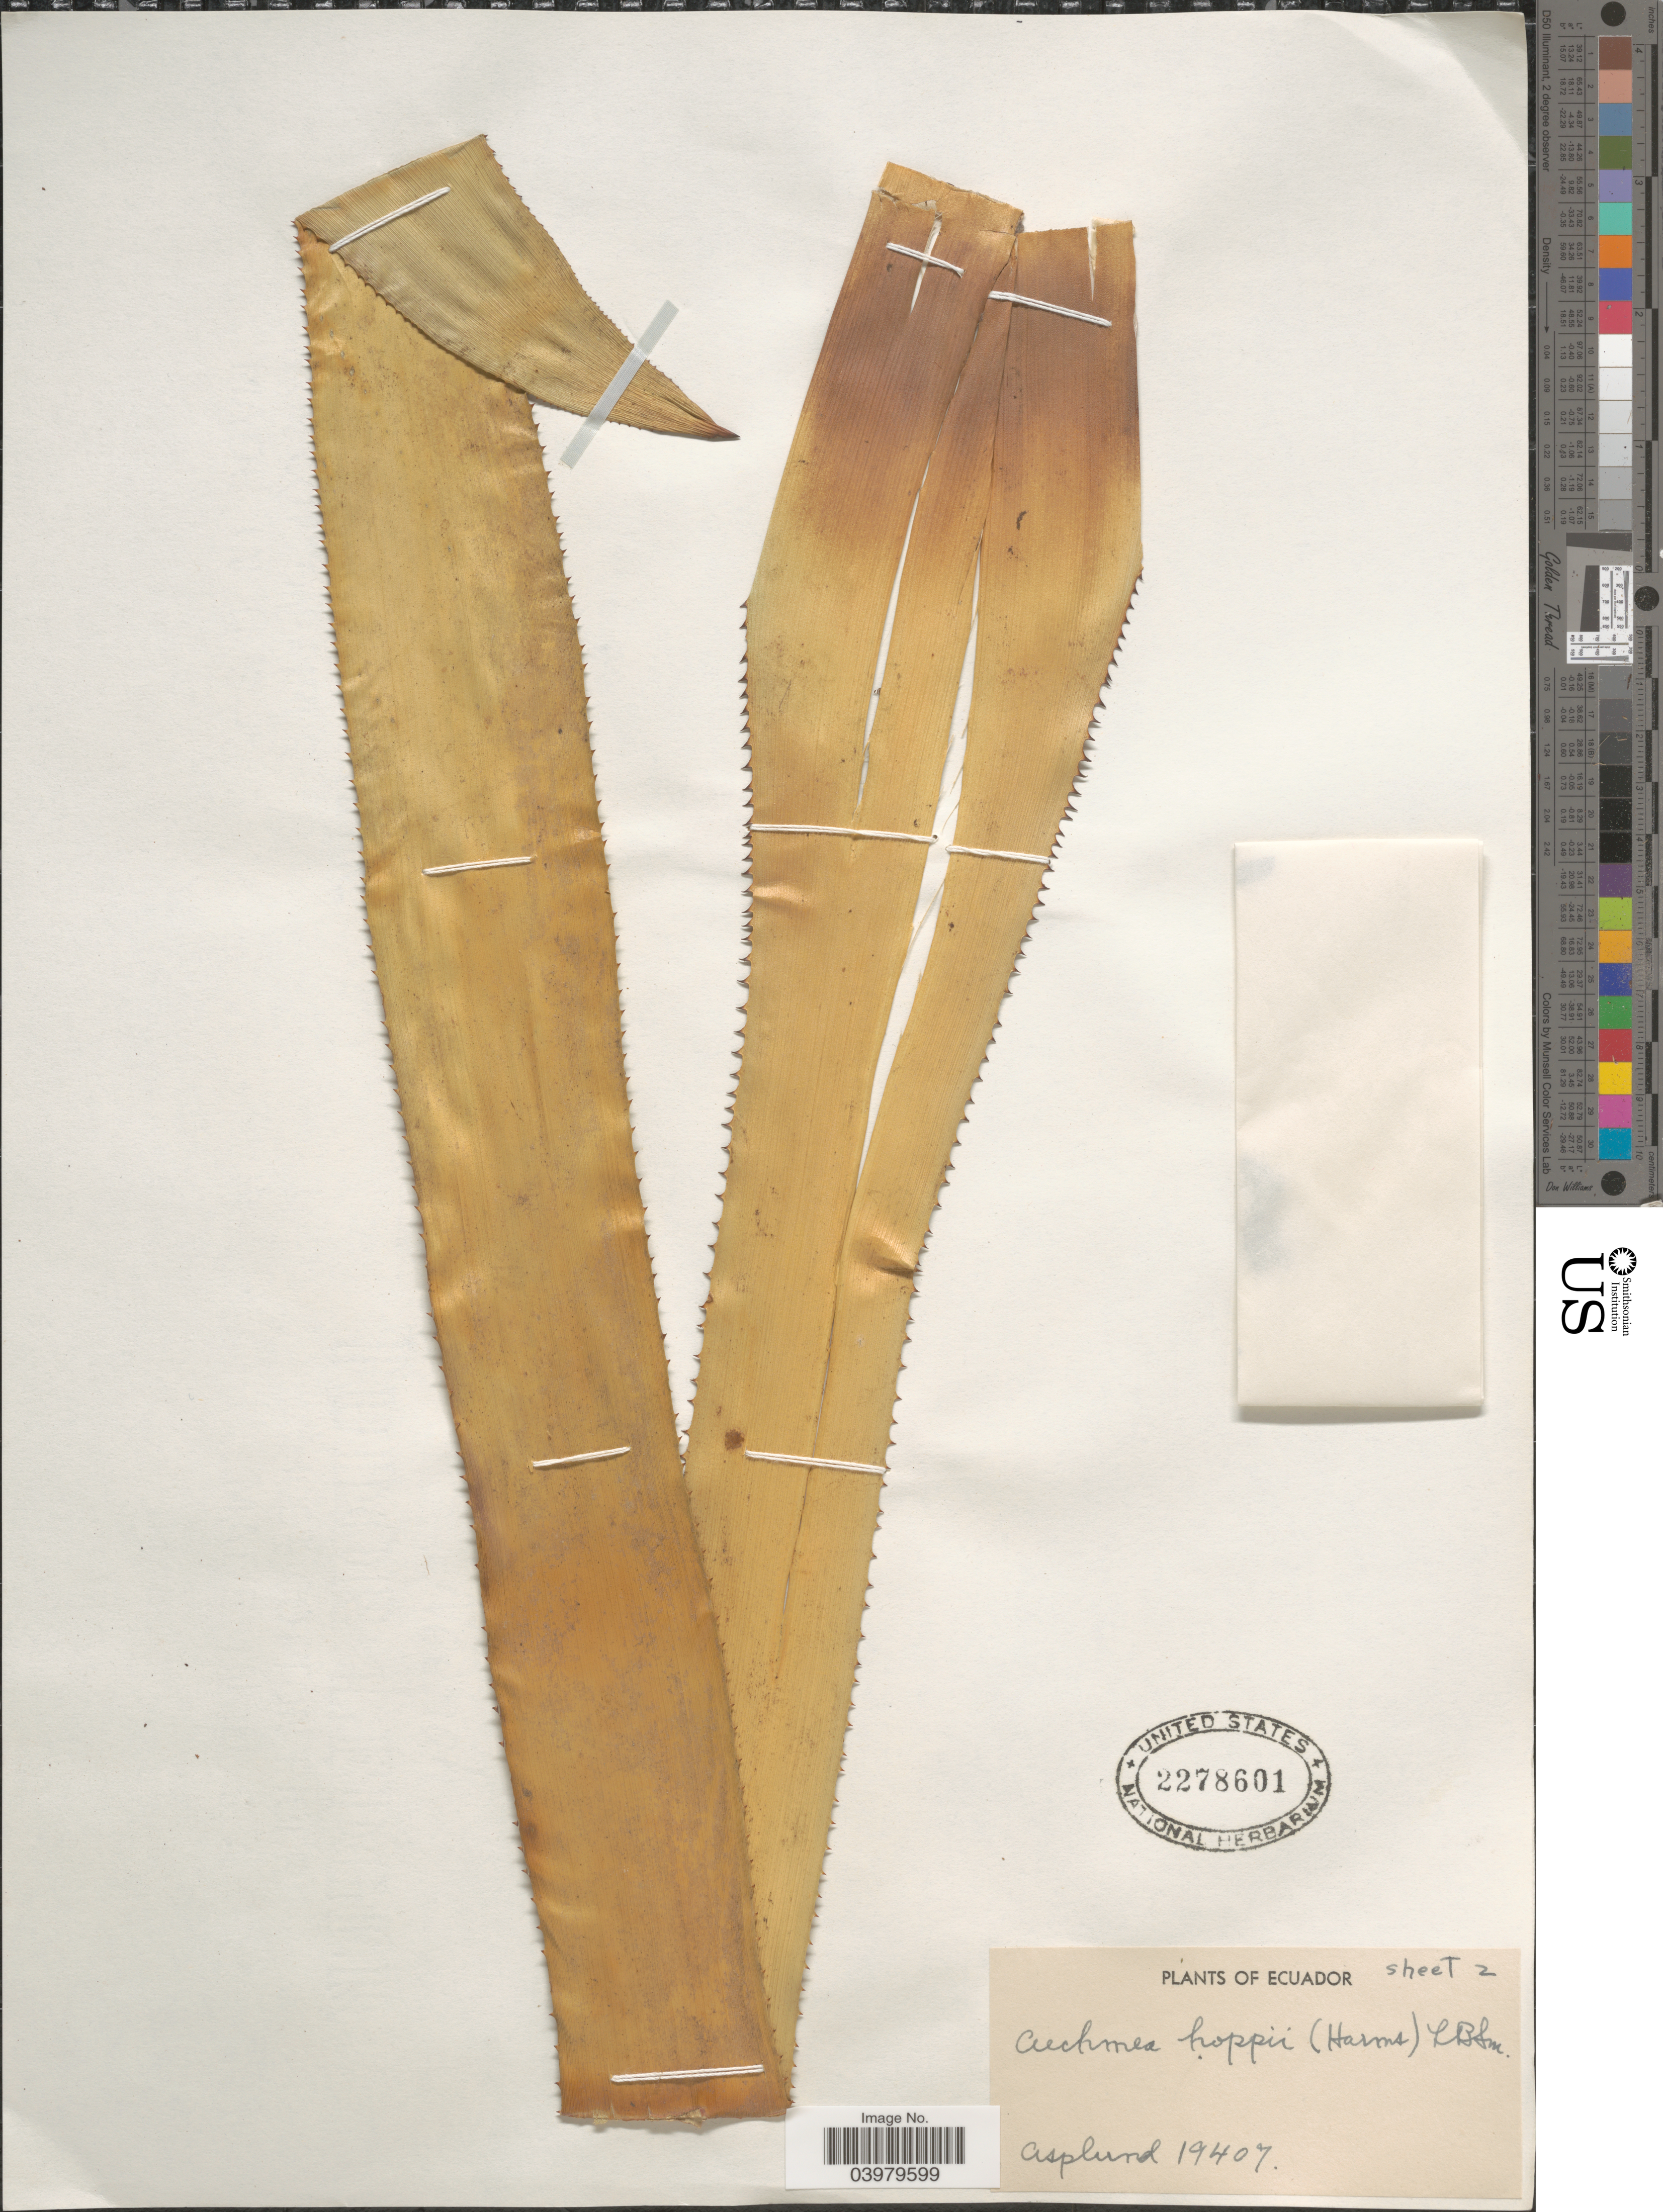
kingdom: Plantae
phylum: Tracheophyta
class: Liliopsida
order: Poales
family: Bromeliaceae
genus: Aechmea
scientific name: Aechmea hoppii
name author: (Harms) L.B. Sm.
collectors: E. Asplund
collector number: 19407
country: Ecuador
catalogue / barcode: US 2278601